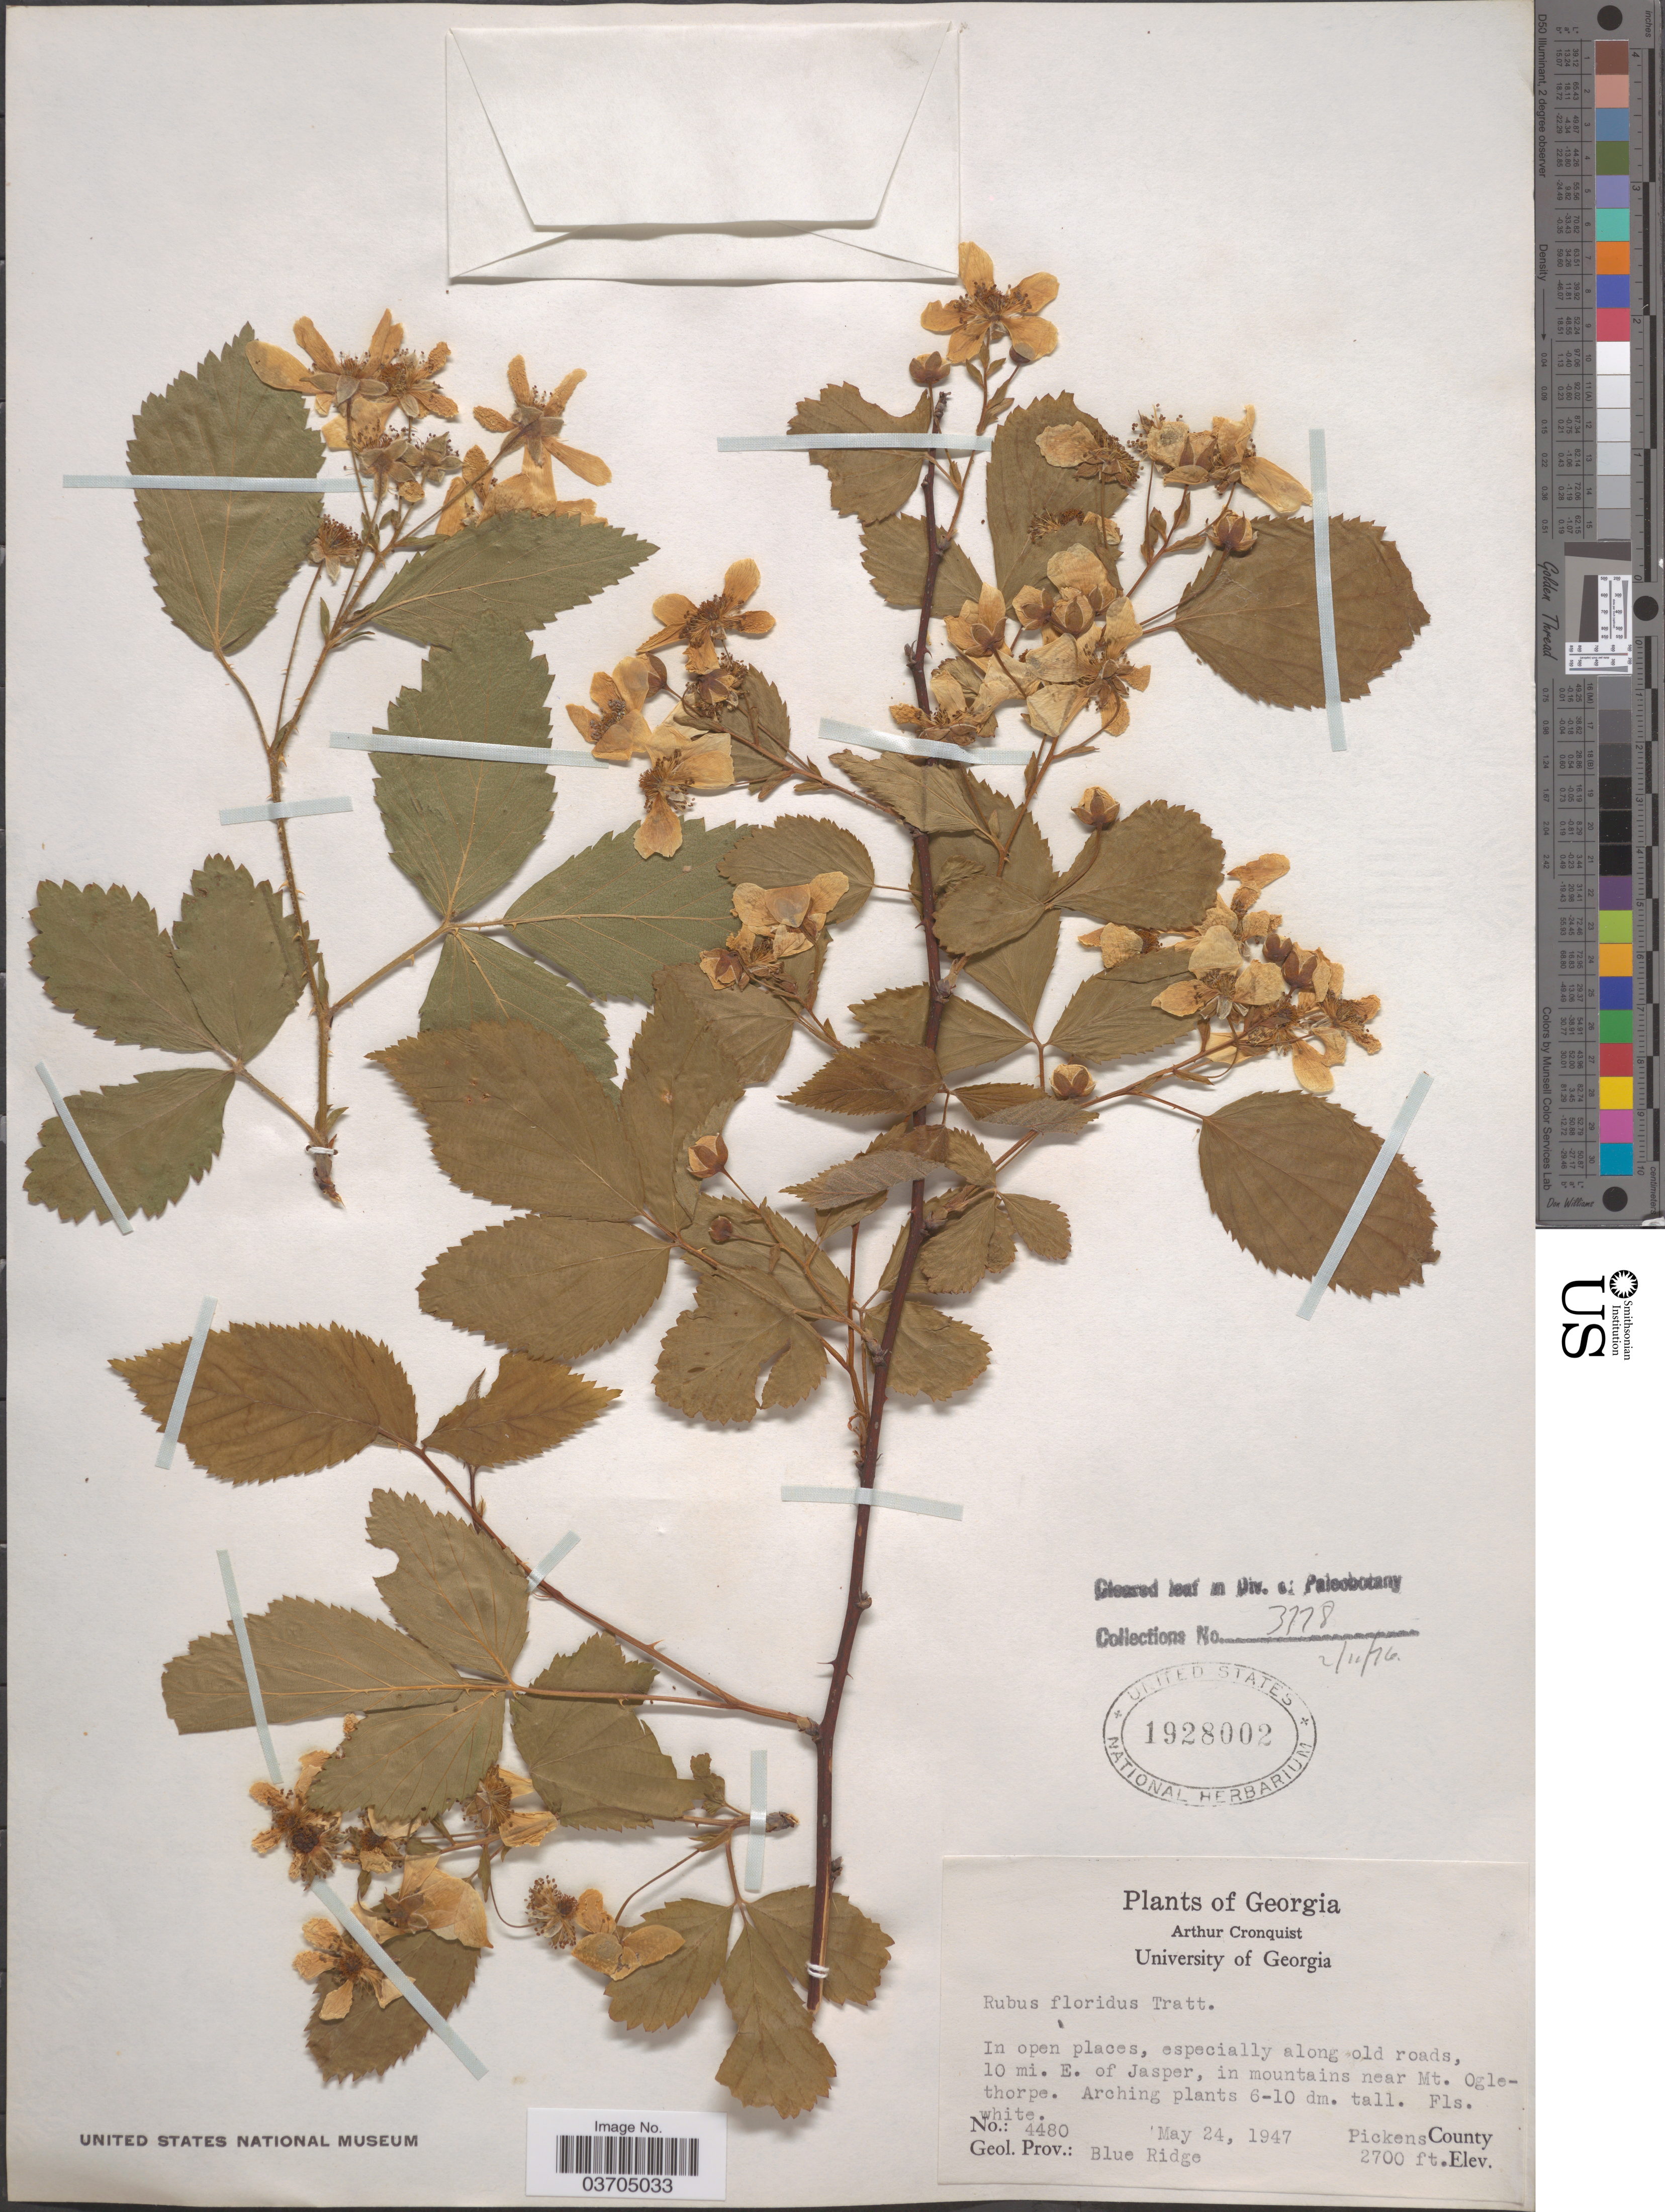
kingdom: Plantae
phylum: Tracheophyta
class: Magnoliopsida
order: Rosales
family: Rosaceae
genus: Rubus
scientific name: Rubus floridus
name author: Tratt.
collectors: A. J. Cronquist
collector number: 4480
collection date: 1947-05-24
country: United States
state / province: Georgia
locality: especially along old roads, 10 mi. E. of Jasper, in mountains near Mt. Oglethorpe. Geol. Prov.: Blue Ridge. Pickens County.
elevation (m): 823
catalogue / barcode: US 1928002